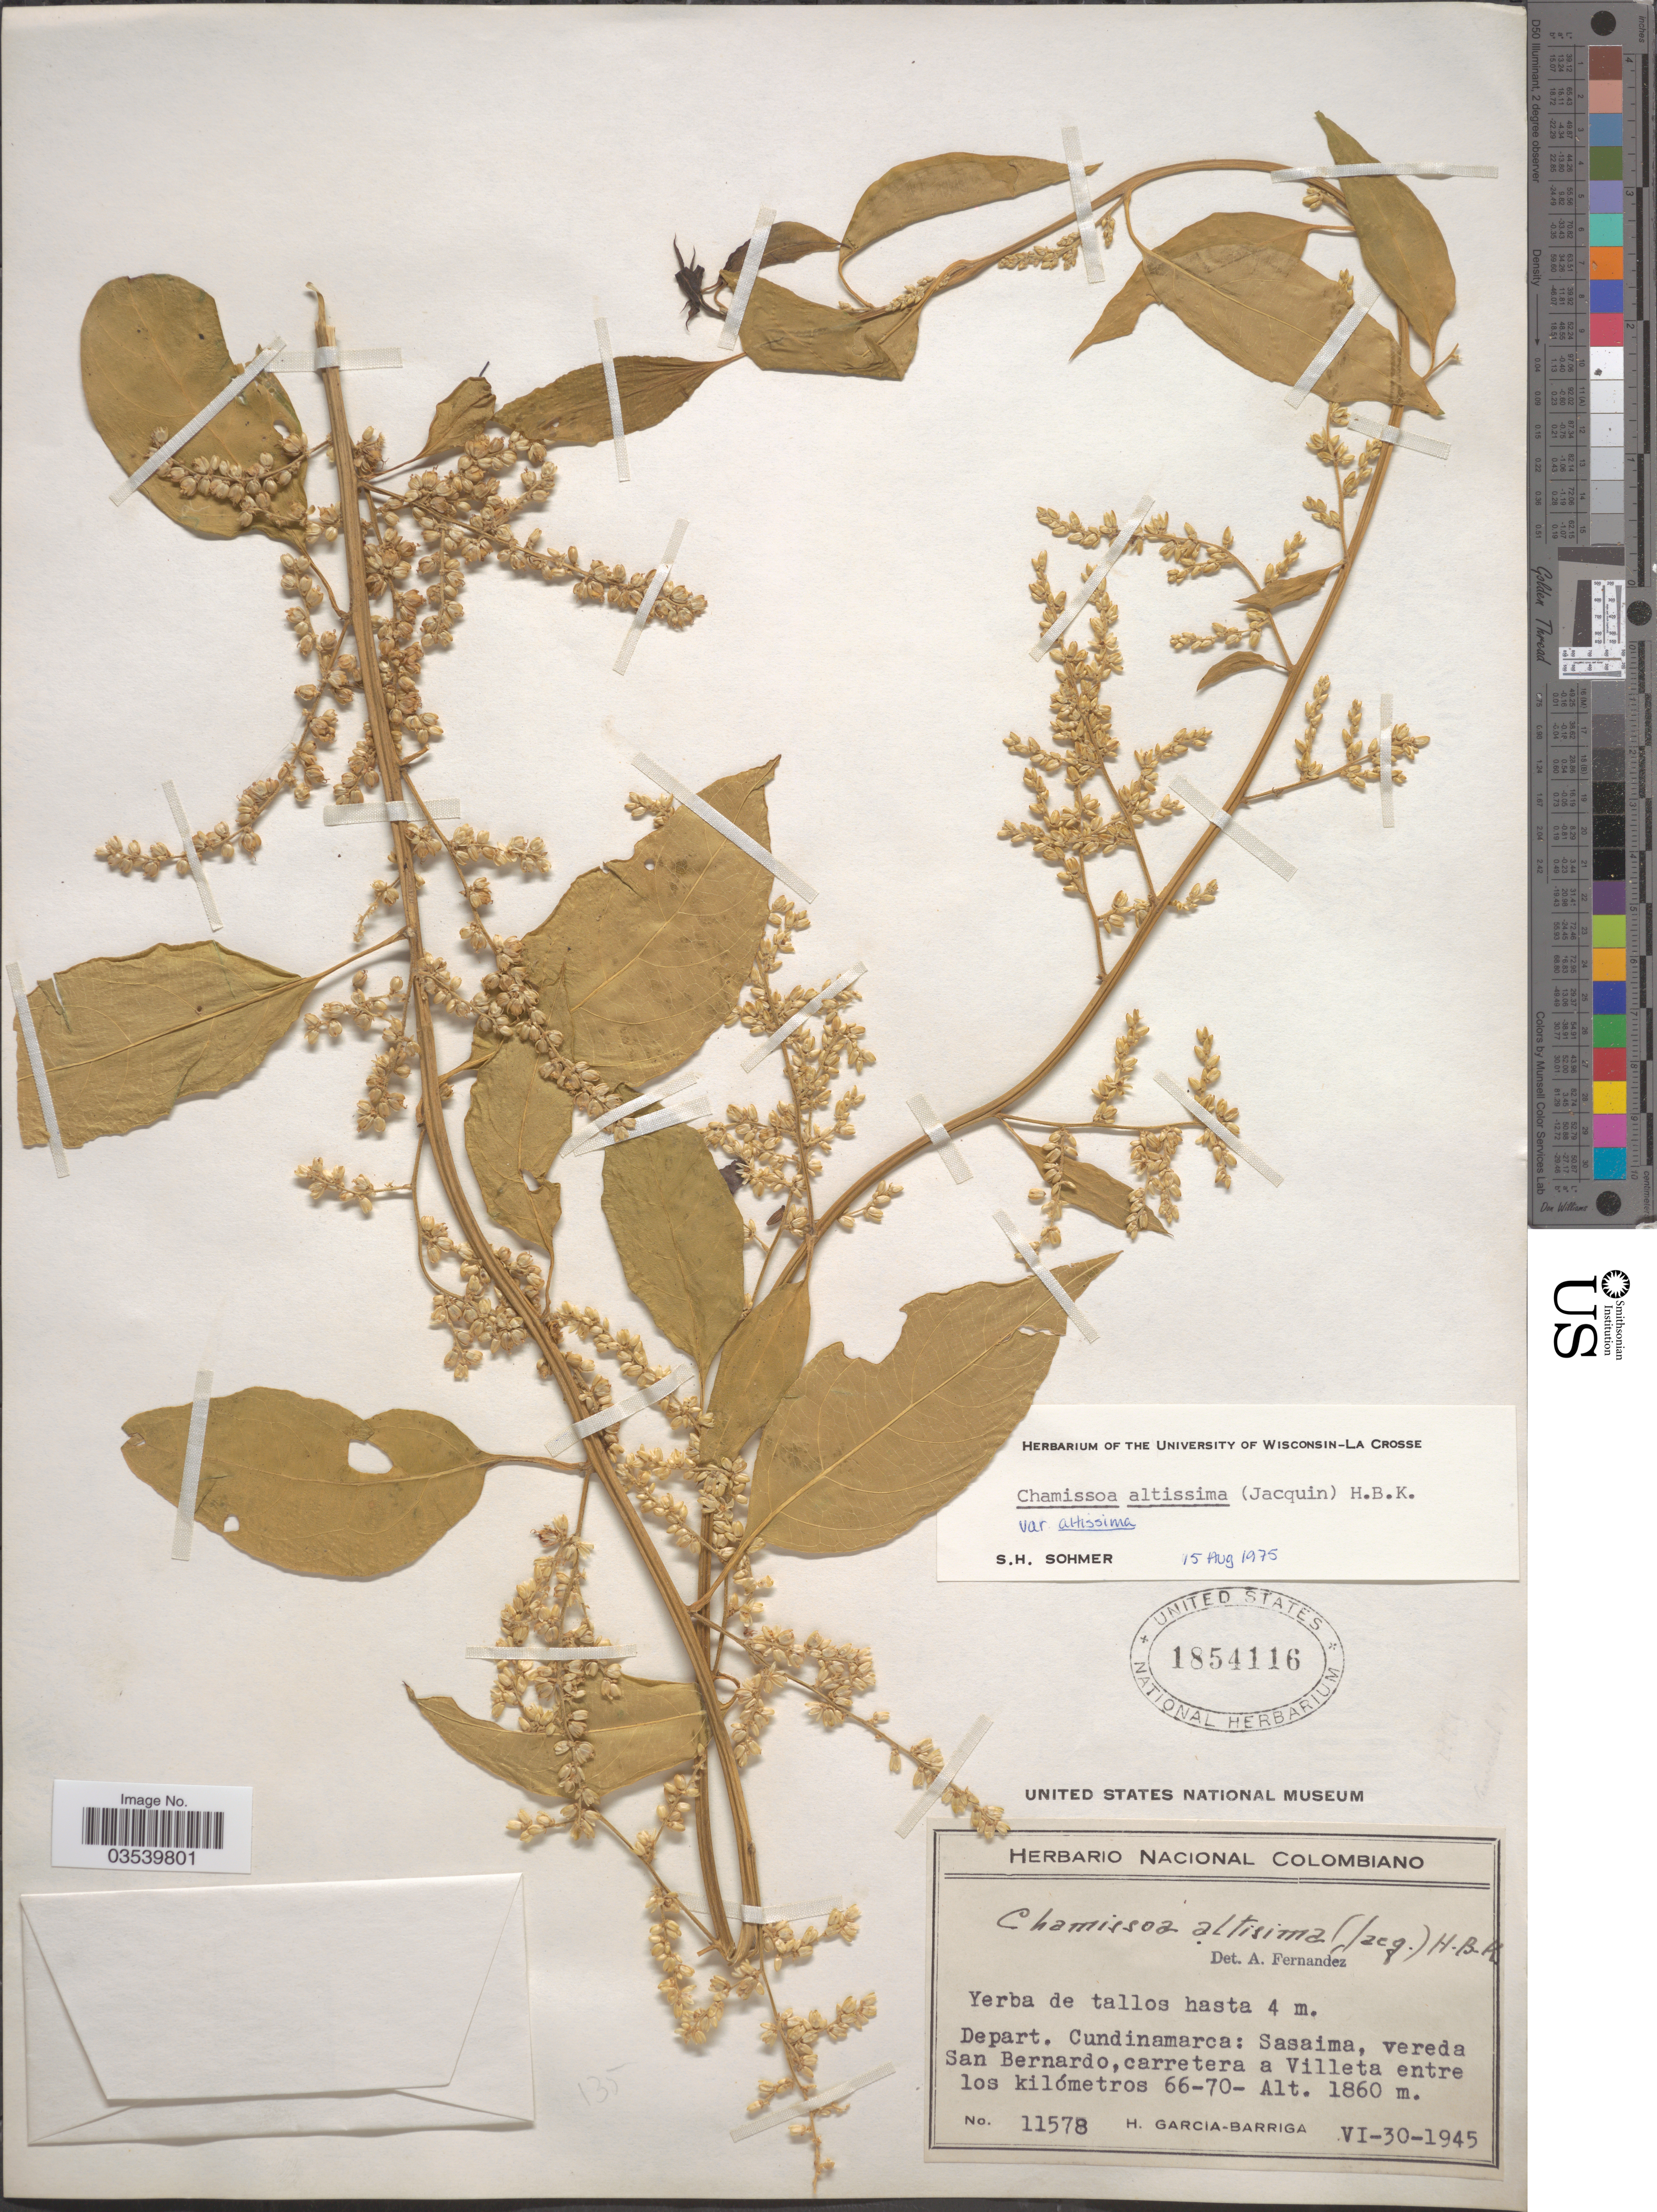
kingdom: Plantae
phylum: Tracheophyta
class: Magnoliopsida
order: Caryophyllales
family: Amaranthaceae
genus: Chamissoa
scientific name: Chamissoa altissima var. altissima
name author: (Jacq.) Kunth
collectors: H. García Barriga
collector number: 11578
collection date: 1945-06-30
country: Colombia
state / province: Cundinamarca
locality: Depart. Cundinamarca: Sasaima, vereda San Bernardo, carretera a Villeta entre los kilómetros 66-70.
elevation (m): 1860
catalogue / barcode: US 1854116